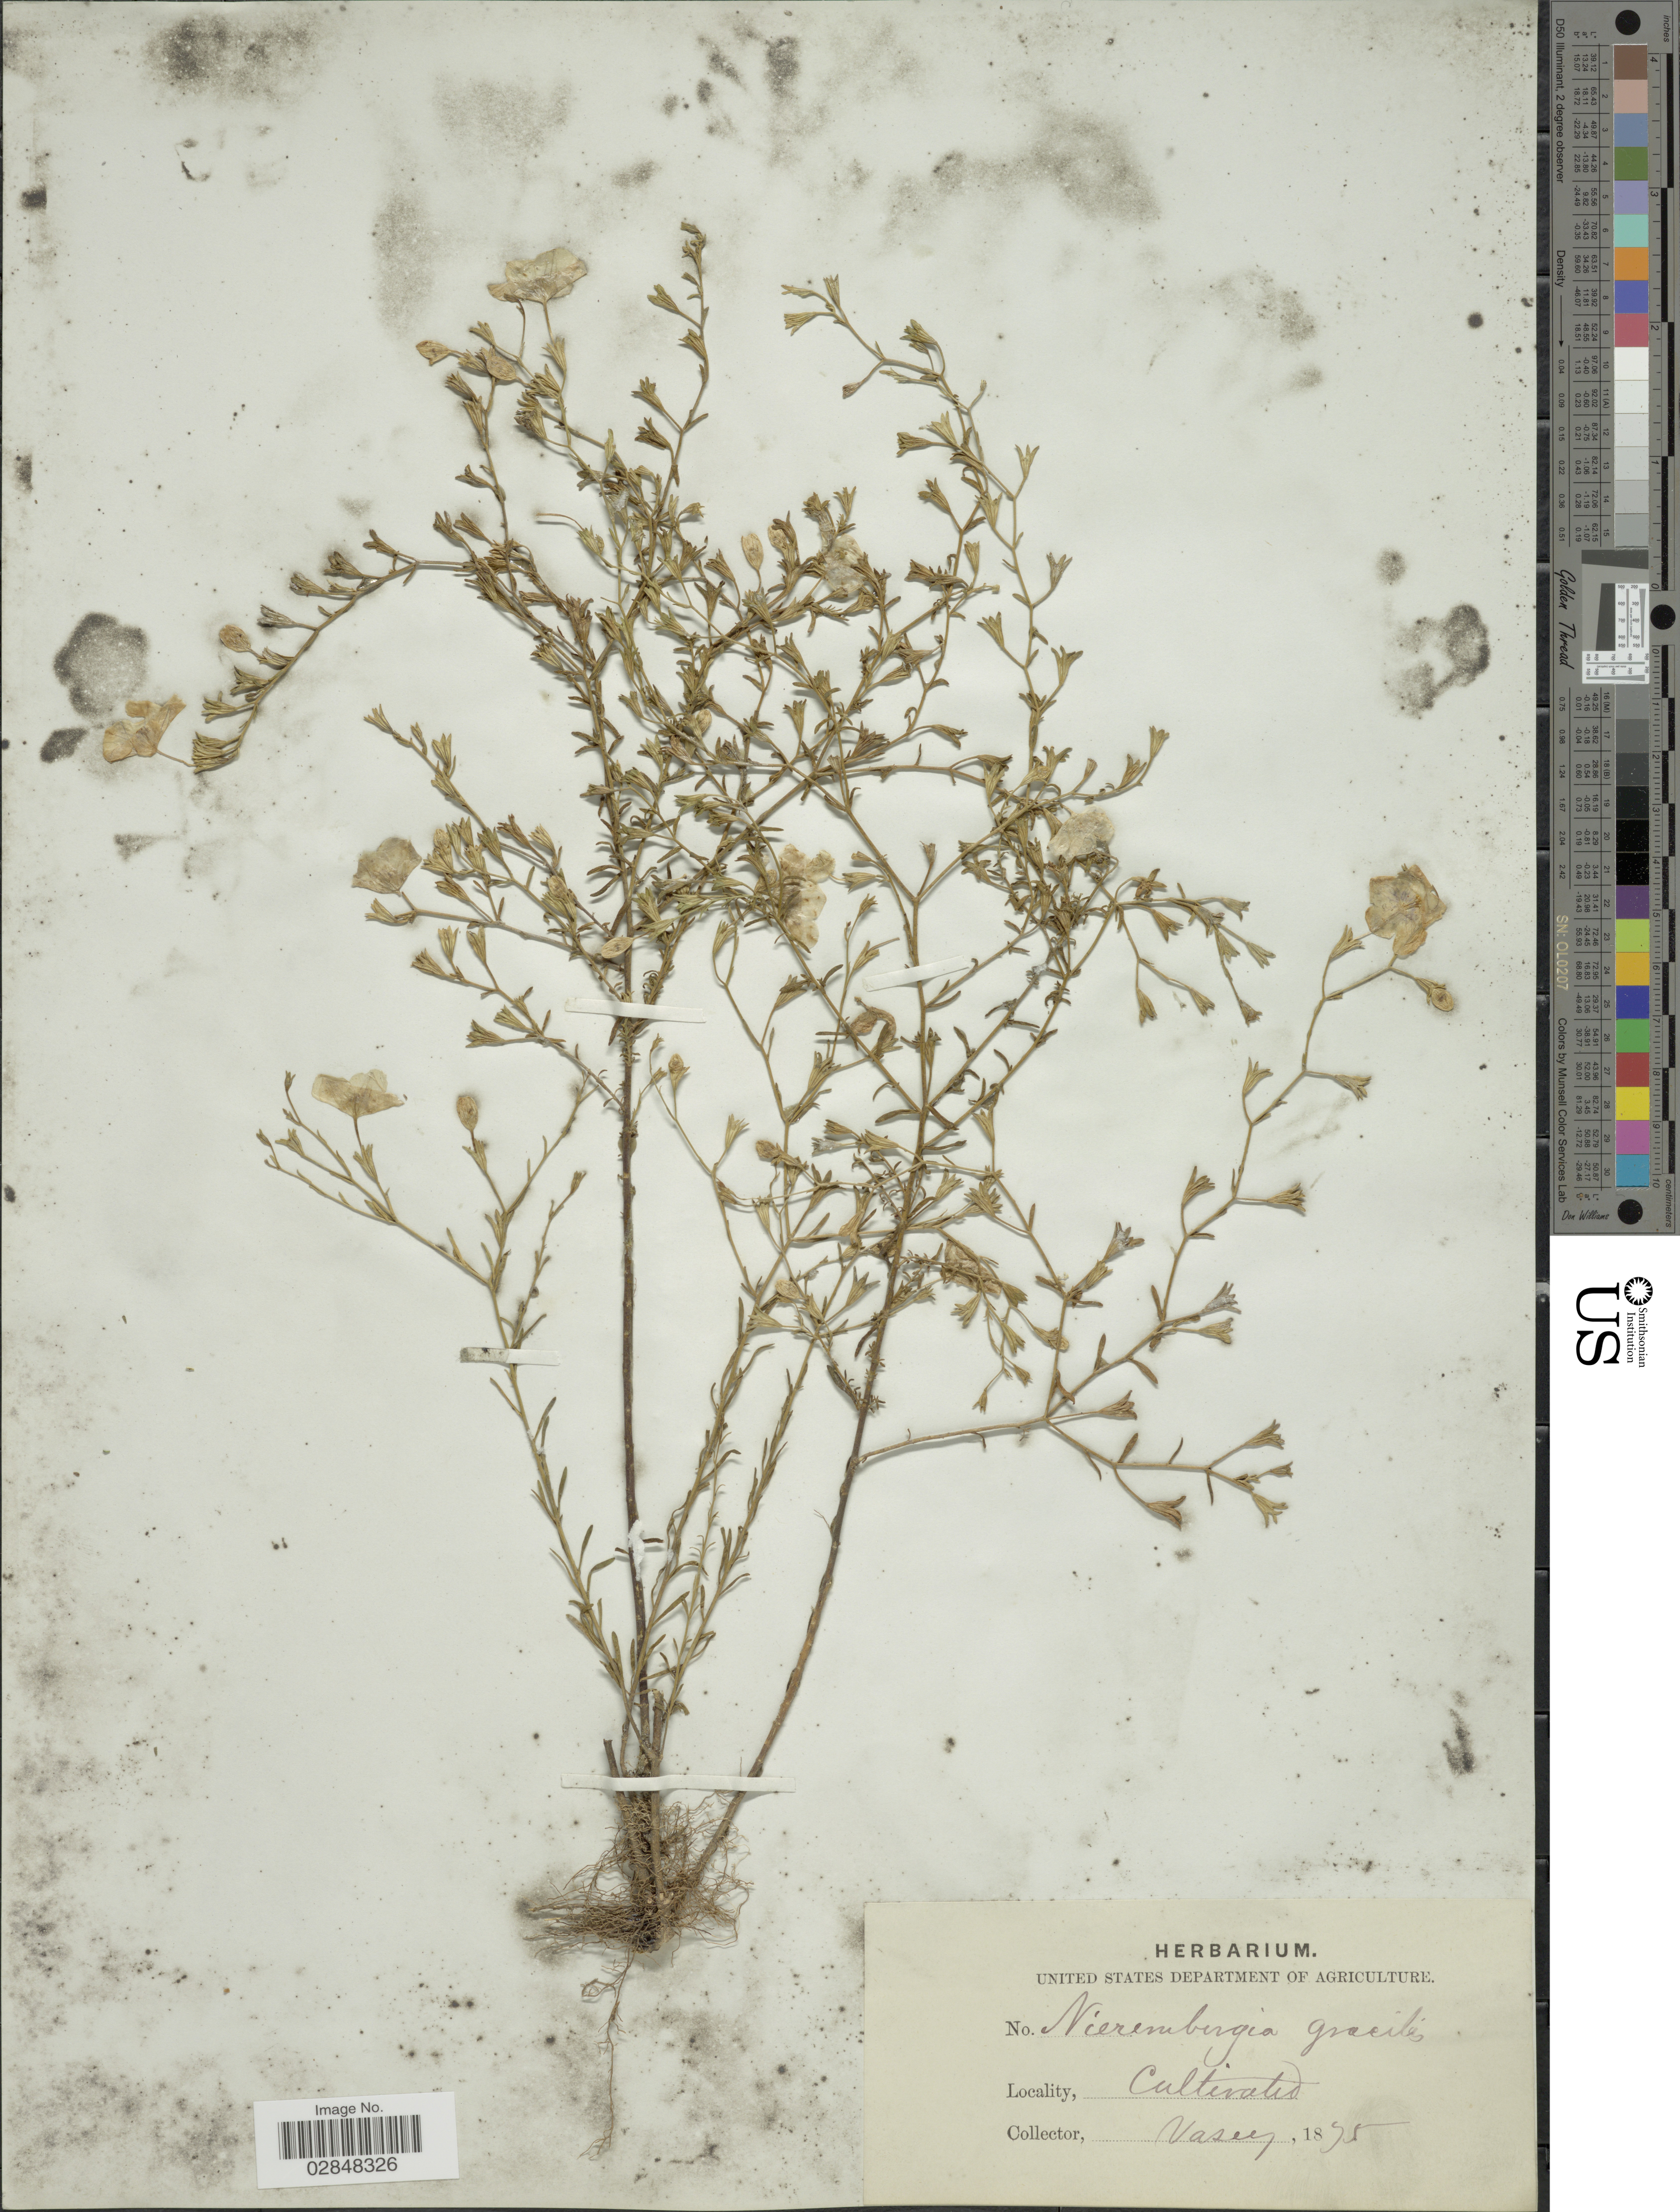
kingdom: Plantae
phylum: Tracheophyta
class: Magnoliopsida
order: Solanales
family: Solanaceae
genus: Nierembergia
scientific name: Nierembergia linariifolia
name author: Graham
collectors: Vasey, --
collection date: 1875